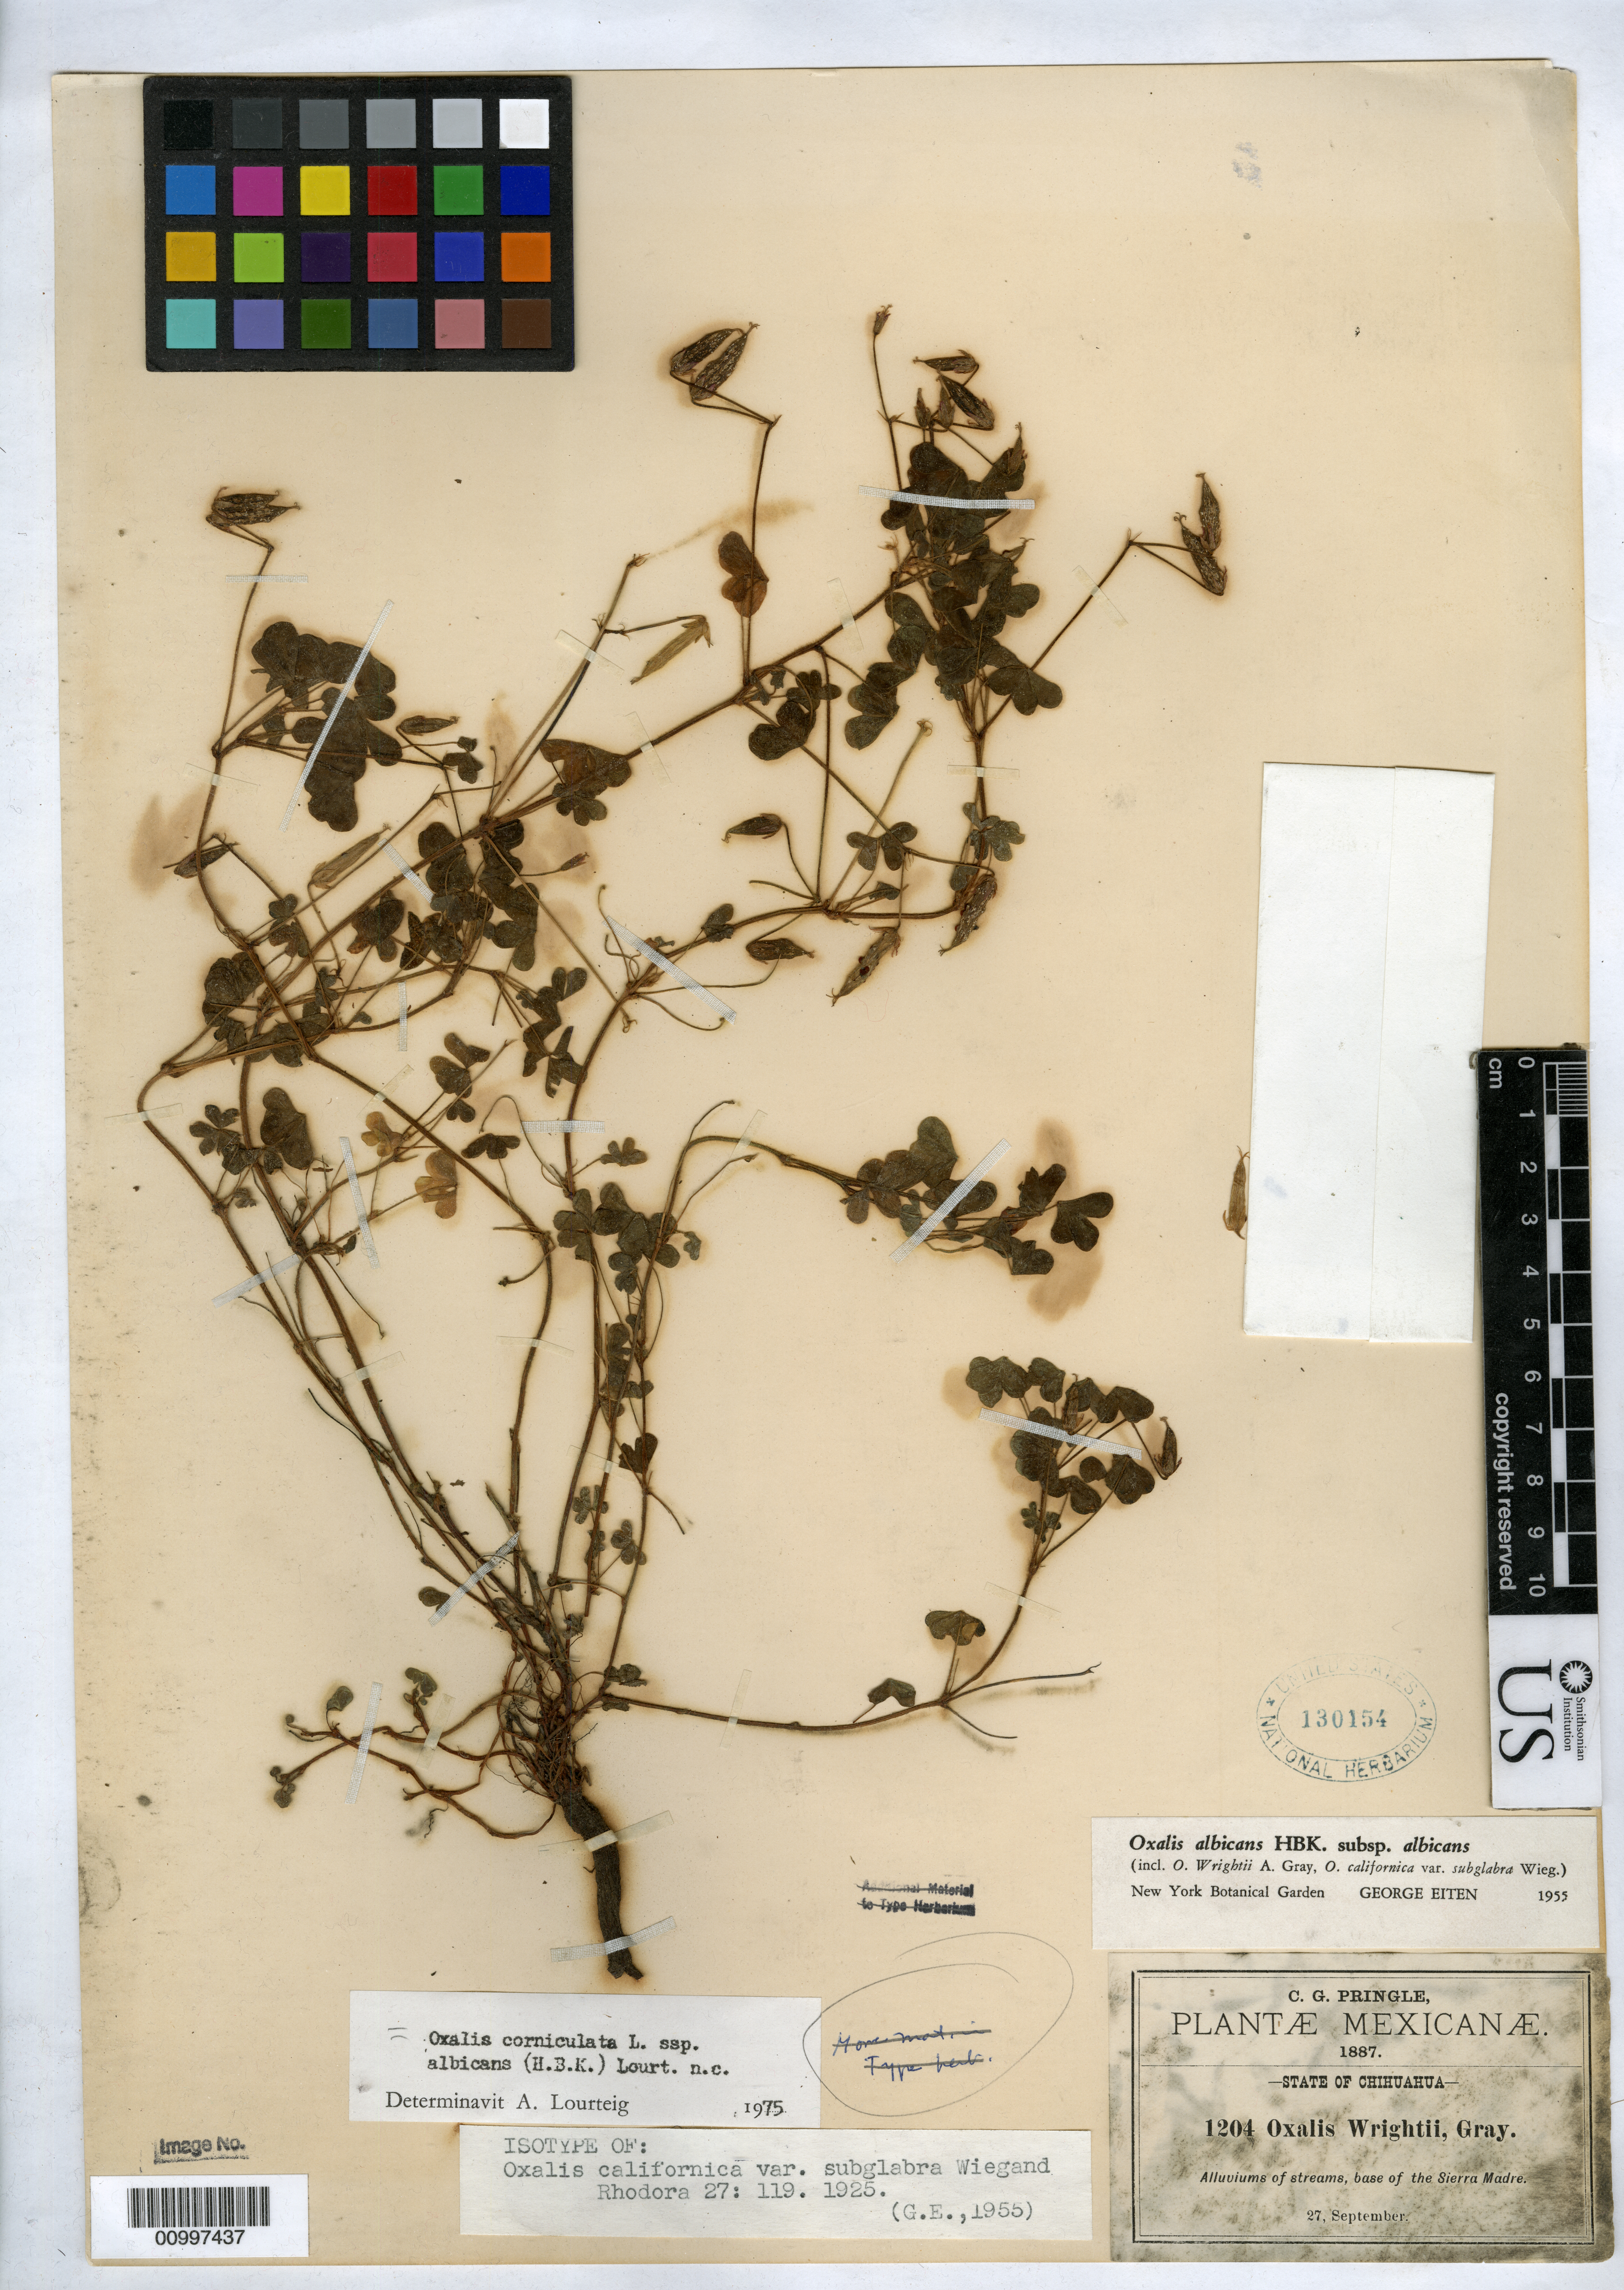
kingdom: Plantae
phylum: Tracheophyta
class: Magnoliopsida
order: Oxalidales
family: Oxalidaceae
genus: Oxalis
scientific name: Oxalis californica var. subglabra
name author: Wiegand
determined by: Lourteig, A.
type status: Isotype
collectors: C. G. Pringle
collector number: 1204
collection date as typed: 27 Sep 1887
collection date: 1887-09-27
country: Mexico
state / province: Chihuahua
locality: Base of the Sierra Madre.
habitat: Alluviums of streams.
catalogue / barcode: US 130154